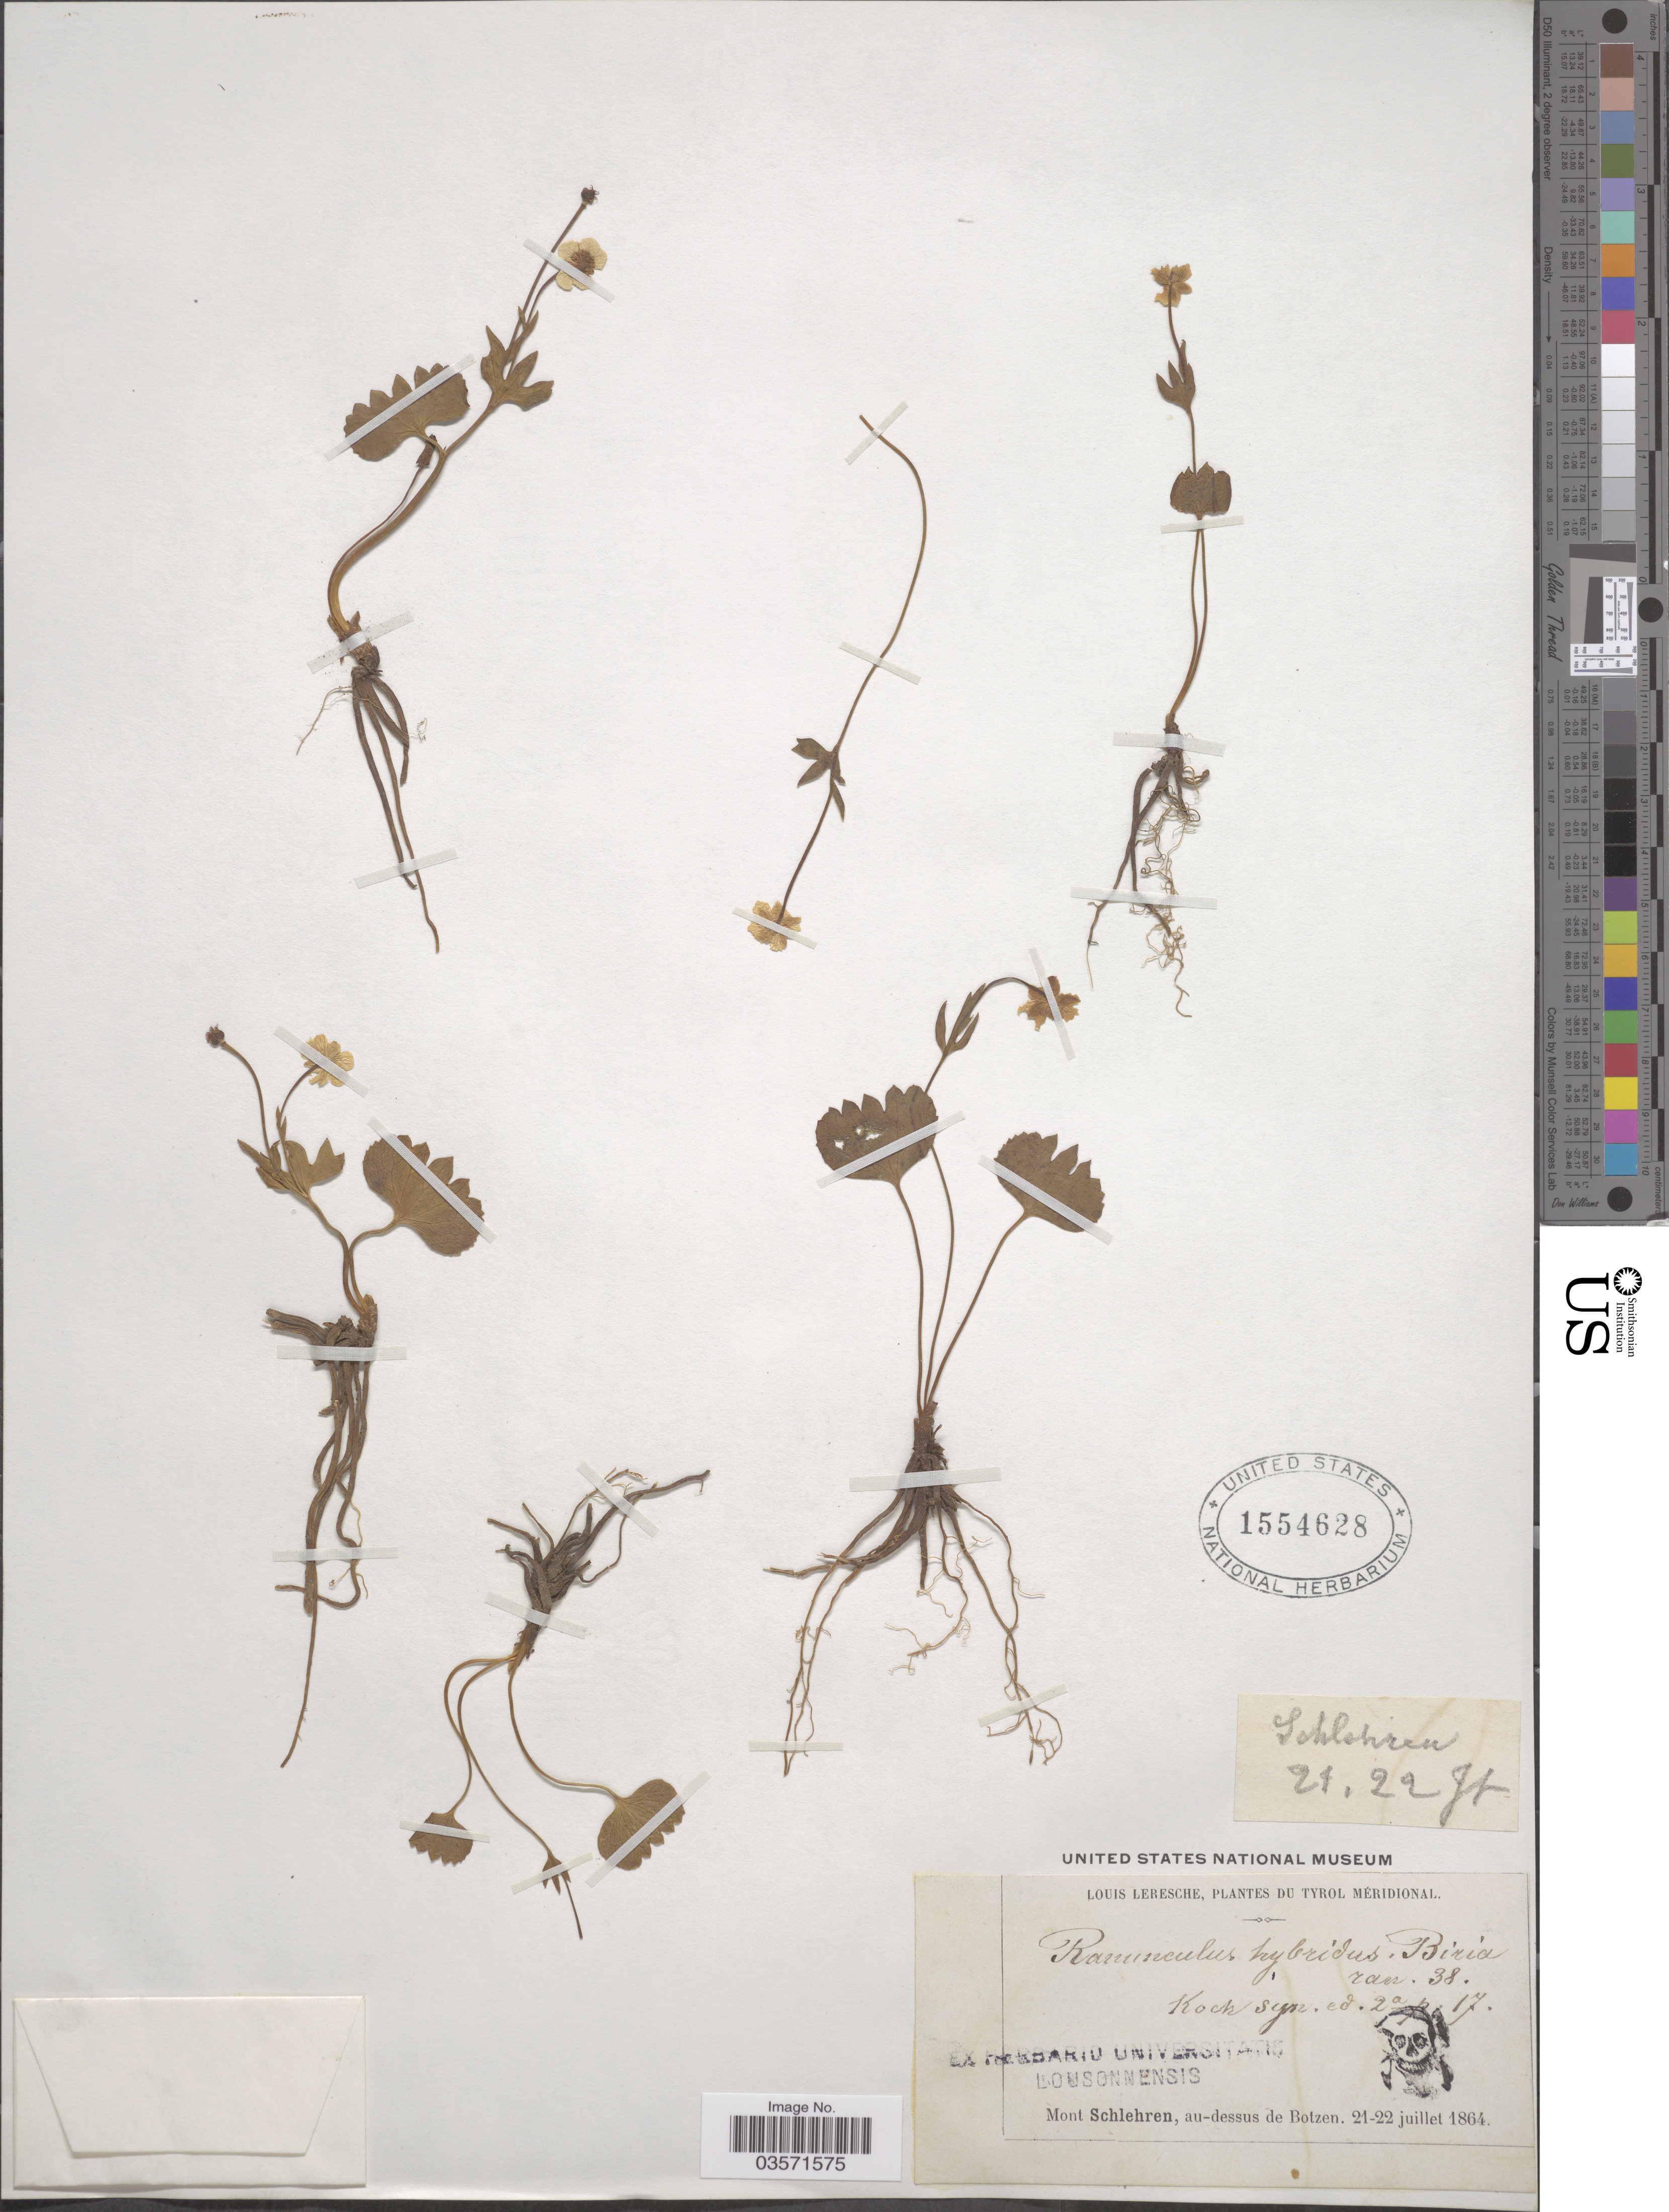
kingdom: Plantae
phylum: Tracheophyta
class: Magnoliopsida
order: Ranunculales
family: Ranunculaceae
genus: Ranunculus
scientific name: Ranunculus hybridus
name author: Biria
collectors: L. Leresche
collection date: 1864-07-21/1864-07-22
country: Italy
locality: Tyrol Méridional. Mont Schlehren, au-dessus de Botzen.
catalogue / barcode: US 1554628